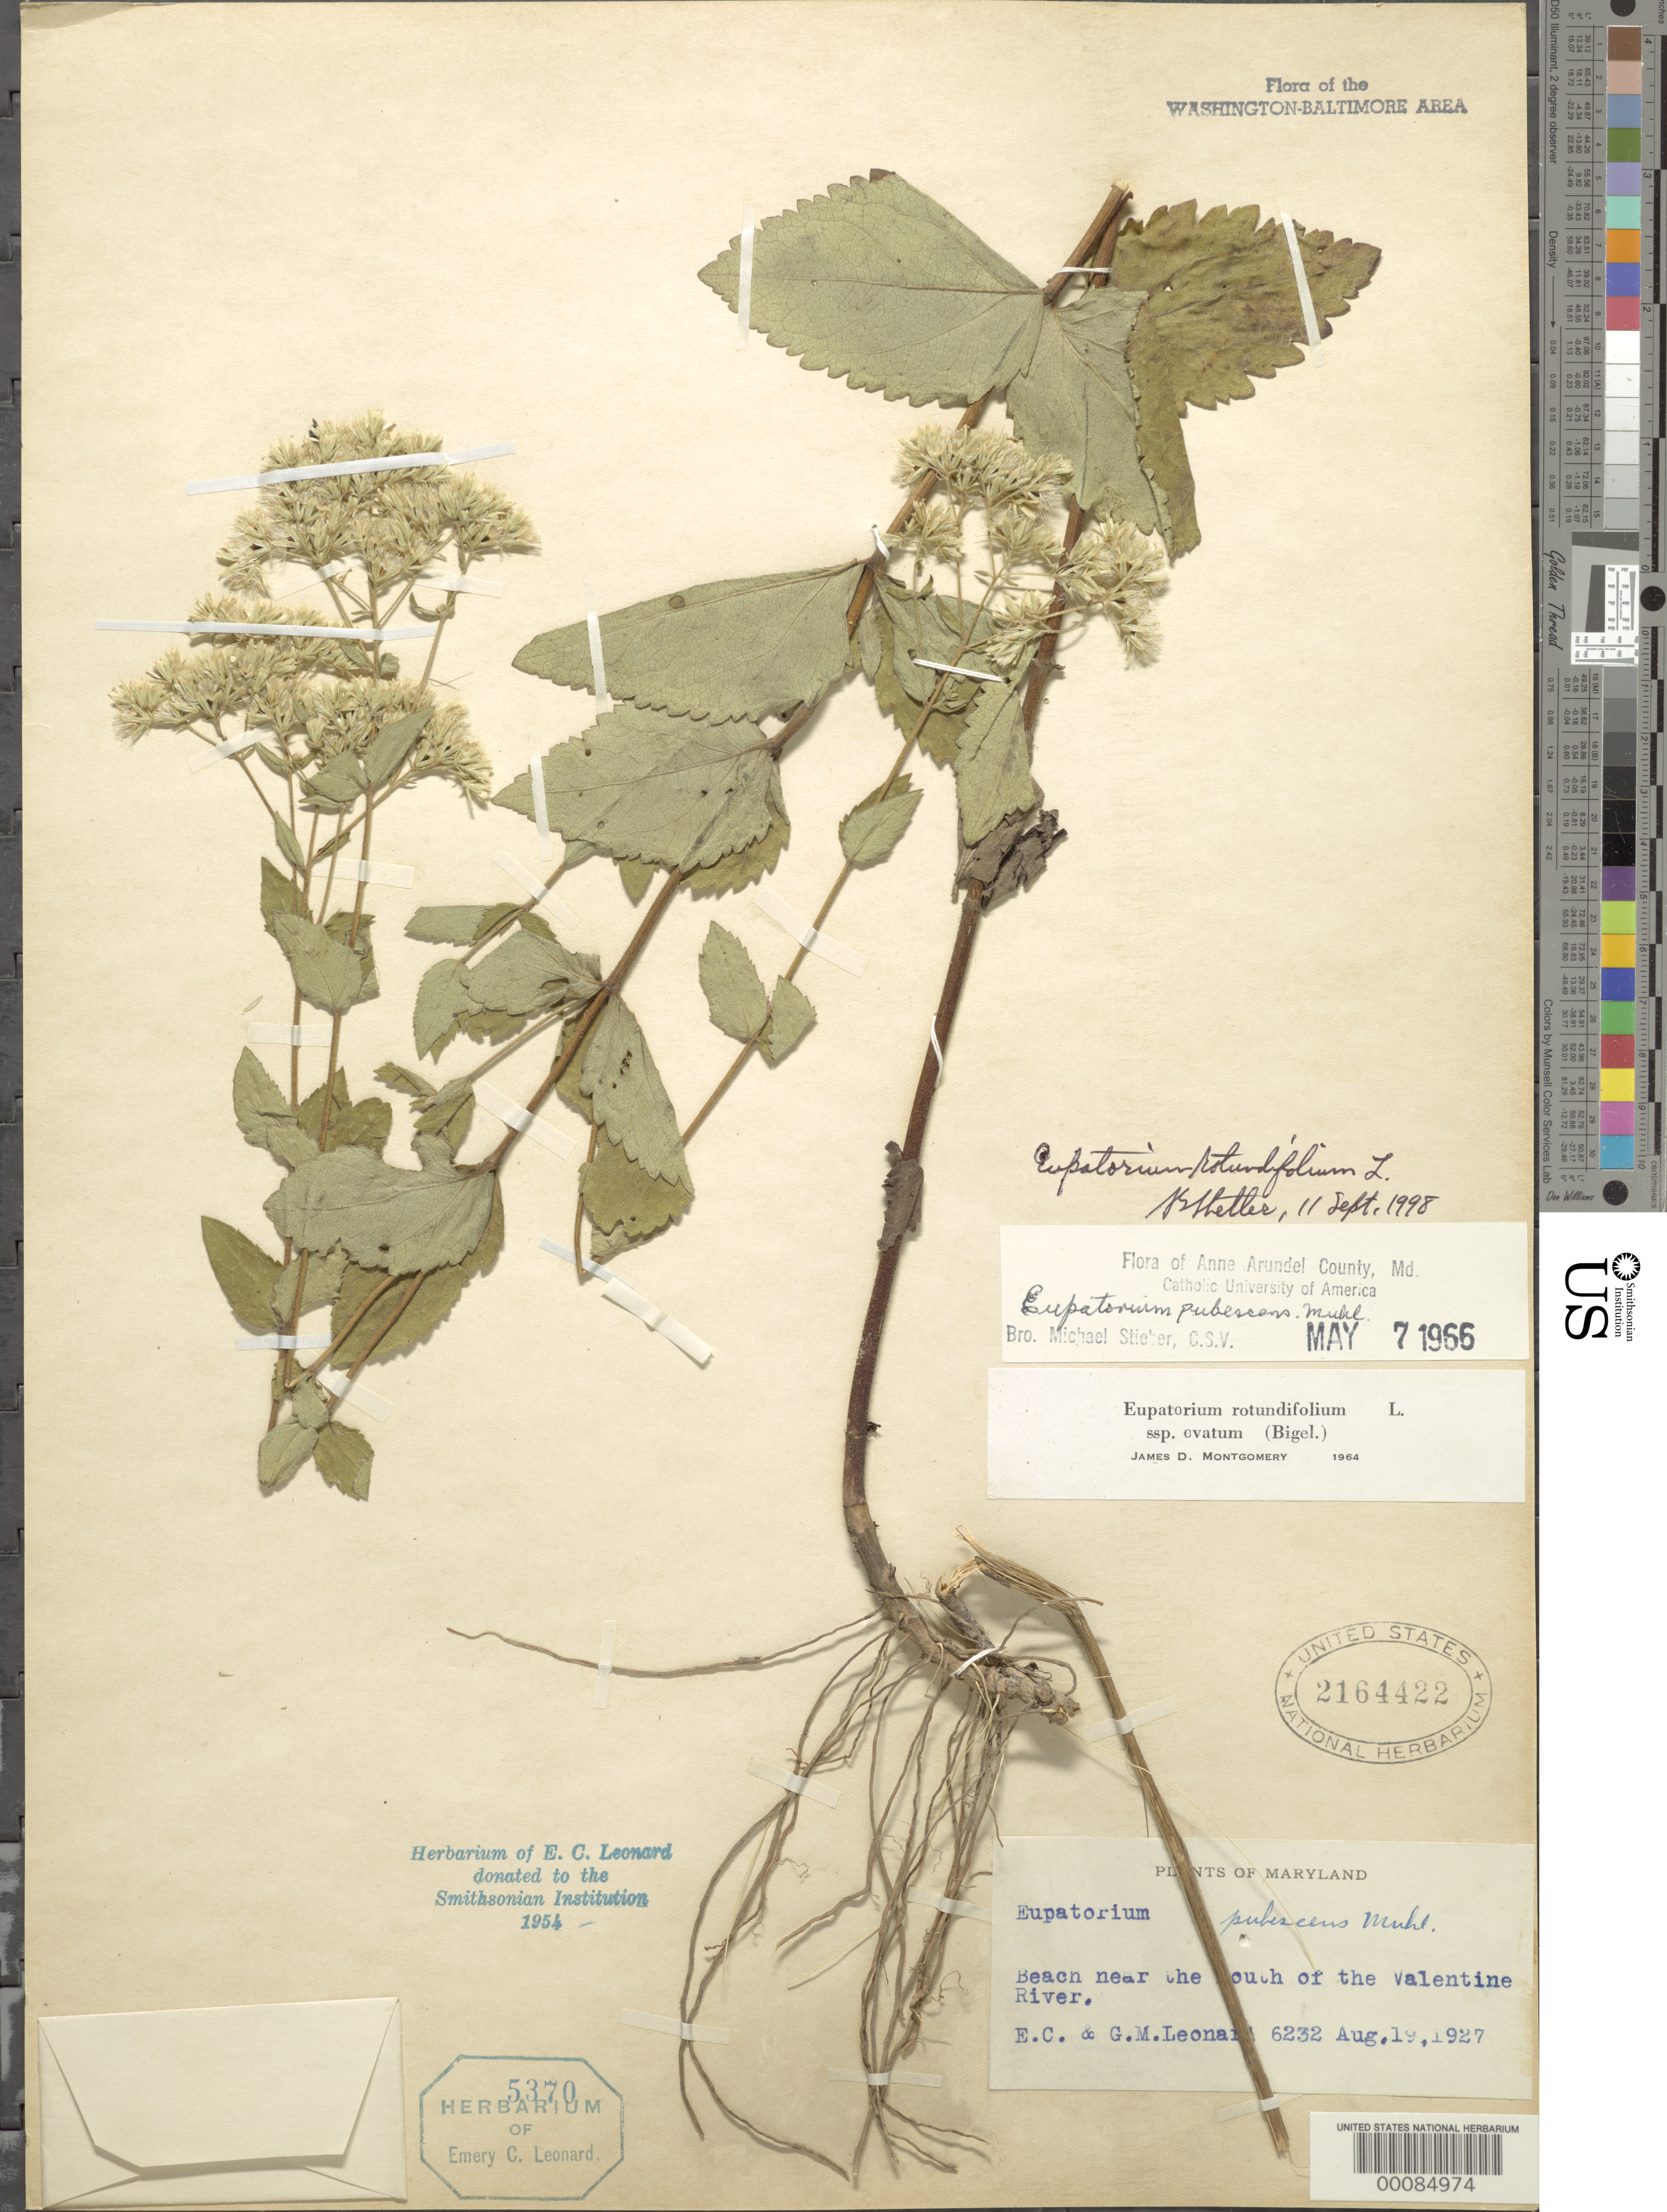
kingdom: Plantae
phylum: Tracheophyta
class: Magnoliopsida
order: Asterales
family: Asteraceae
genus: Eupatorium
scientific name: Eupatorium rotundifolium var. ovatum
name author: (Bigelow) J.D. Montgom. & Fairbrothers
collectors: E. C. Leonard & G. M. Leonard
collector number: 6232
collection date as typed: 19 Aug 1927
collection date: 1927-08-19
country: United States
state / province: Maryland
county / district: Prince George's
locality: Mouth of Valentine River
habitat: Beach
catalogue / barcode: US 2164422